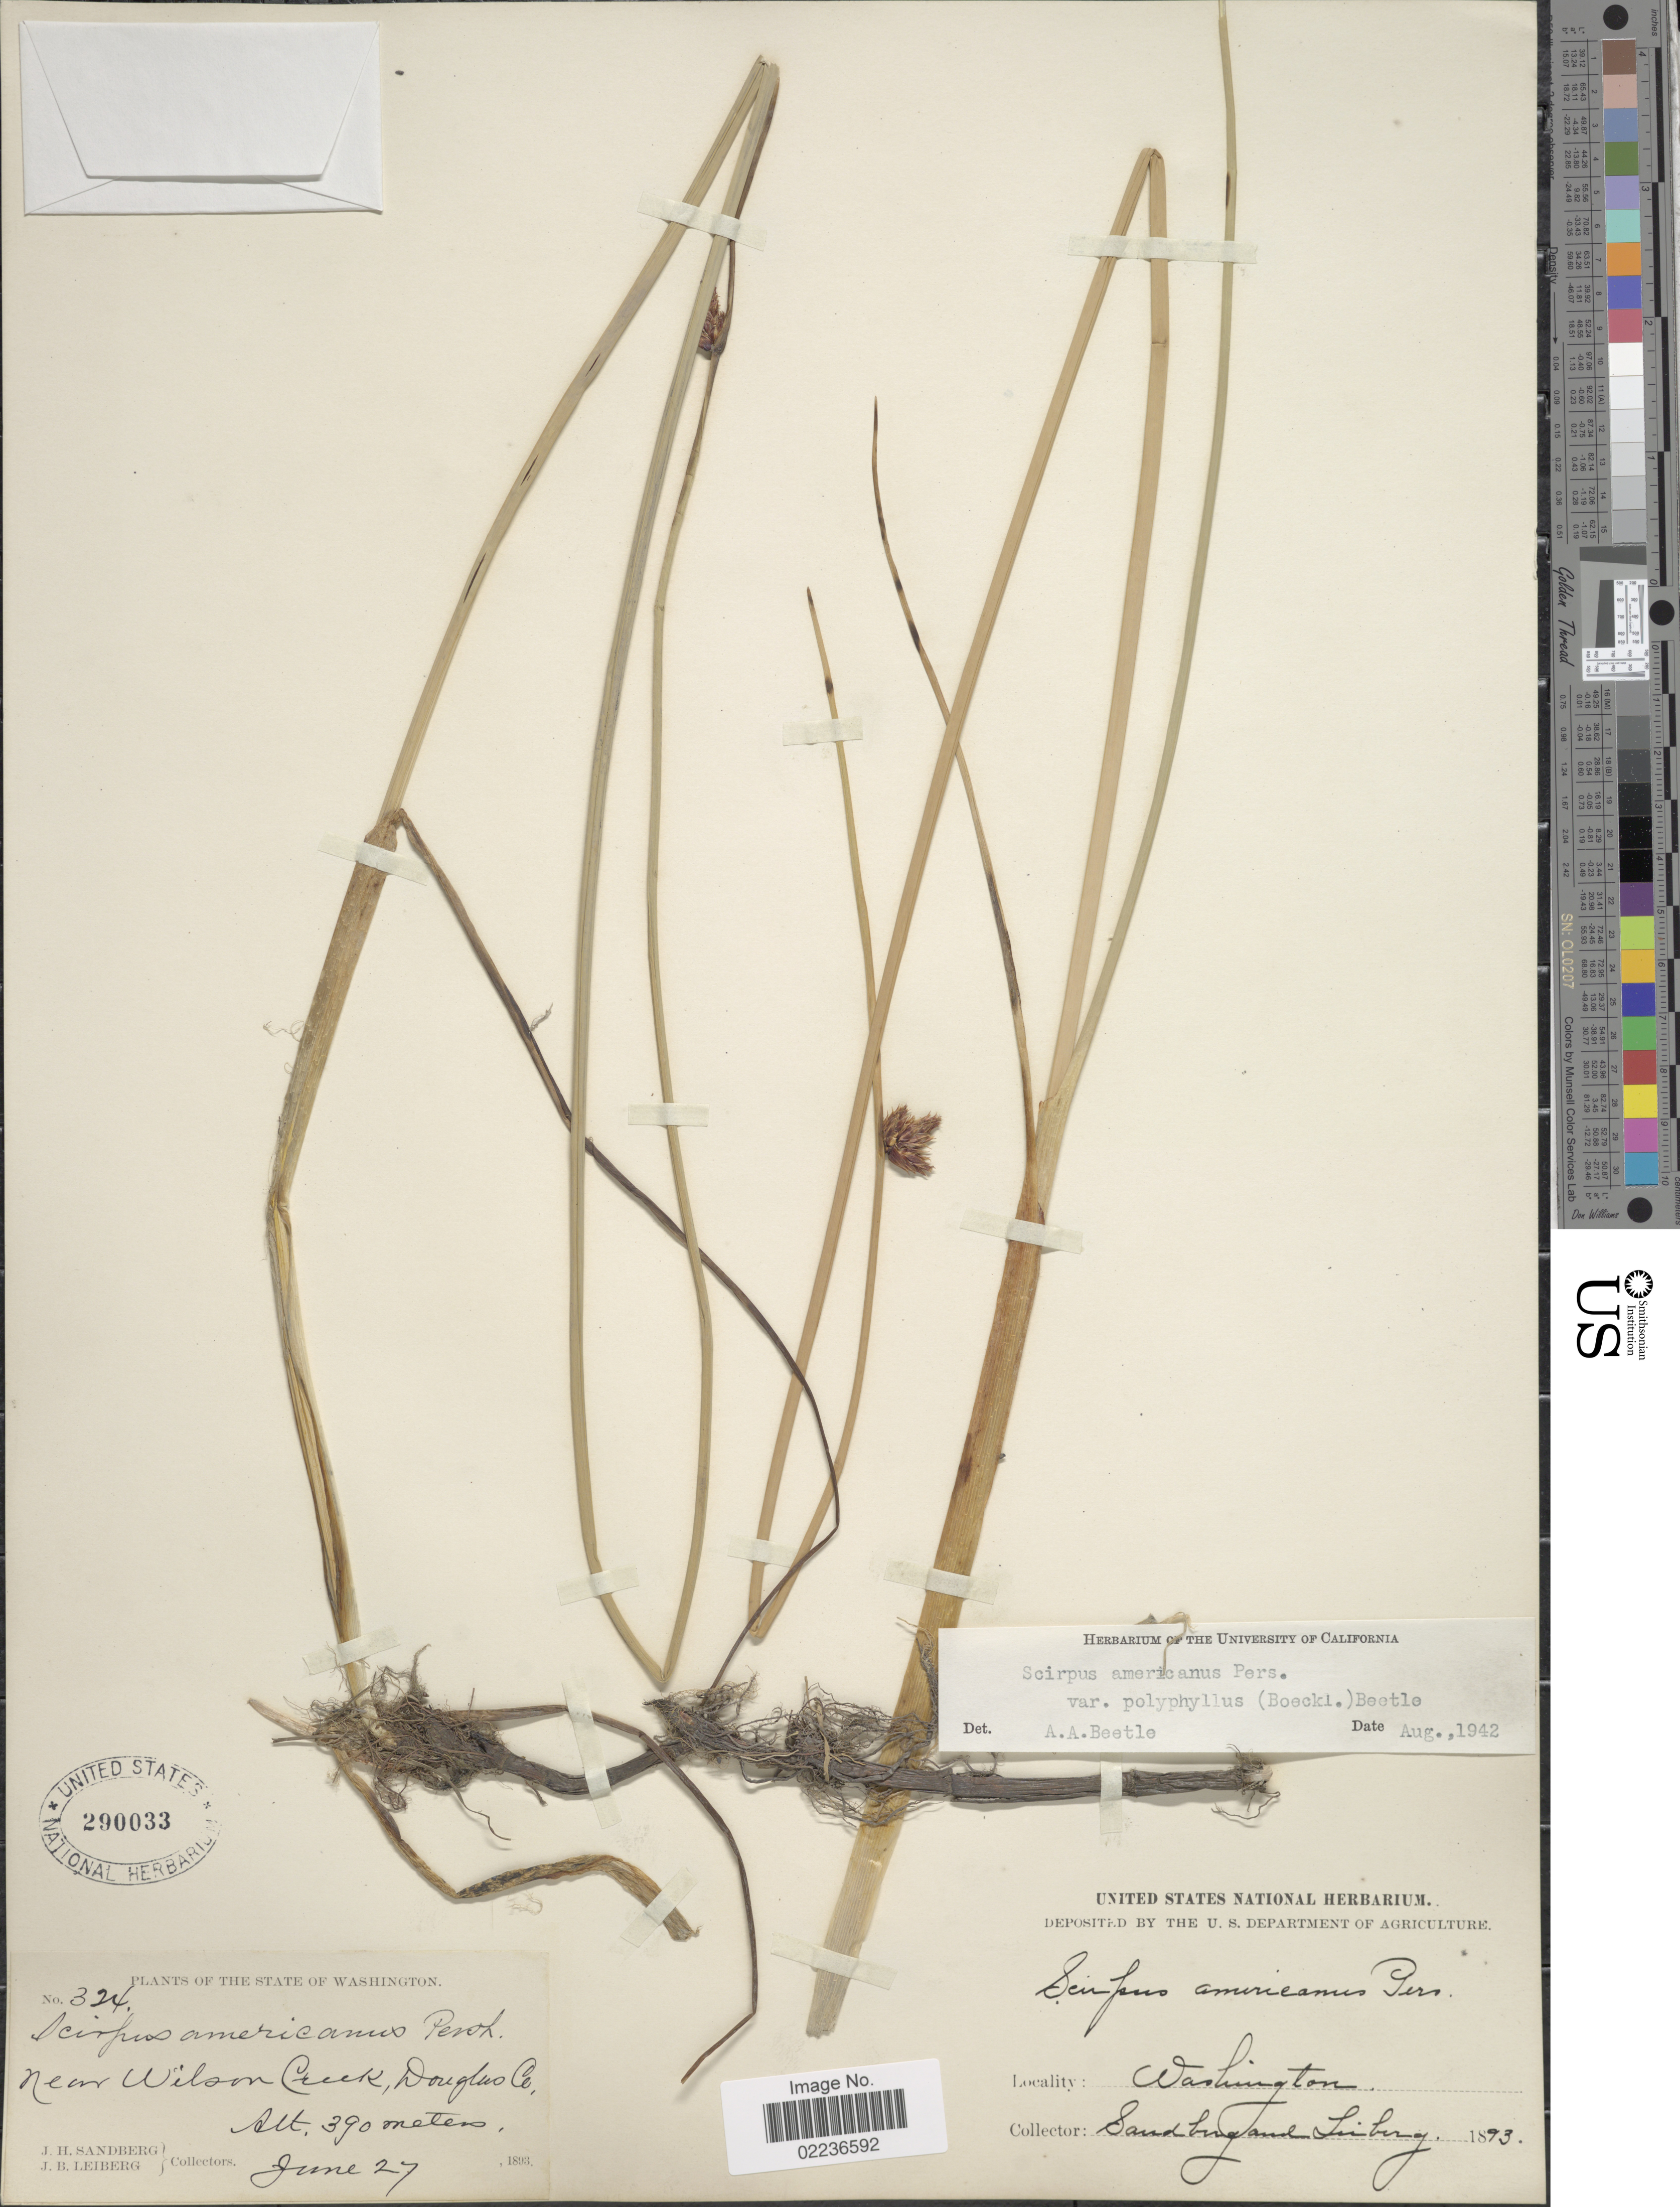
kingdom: Plantae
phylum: Tracheophyta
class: Liliopsida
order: Poales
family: Cyperaceae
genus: Schoenoplectus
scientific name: Schoenoplectus pungens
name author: (Vahl) Palla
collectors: J. H. Sandberg & J. B. Leiberg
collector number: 324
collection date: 1893-06-27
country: United States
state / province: Washington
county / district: Douglas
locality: Near Wilson Creek, Douglas Co.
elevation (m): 390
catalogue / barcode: US 290033